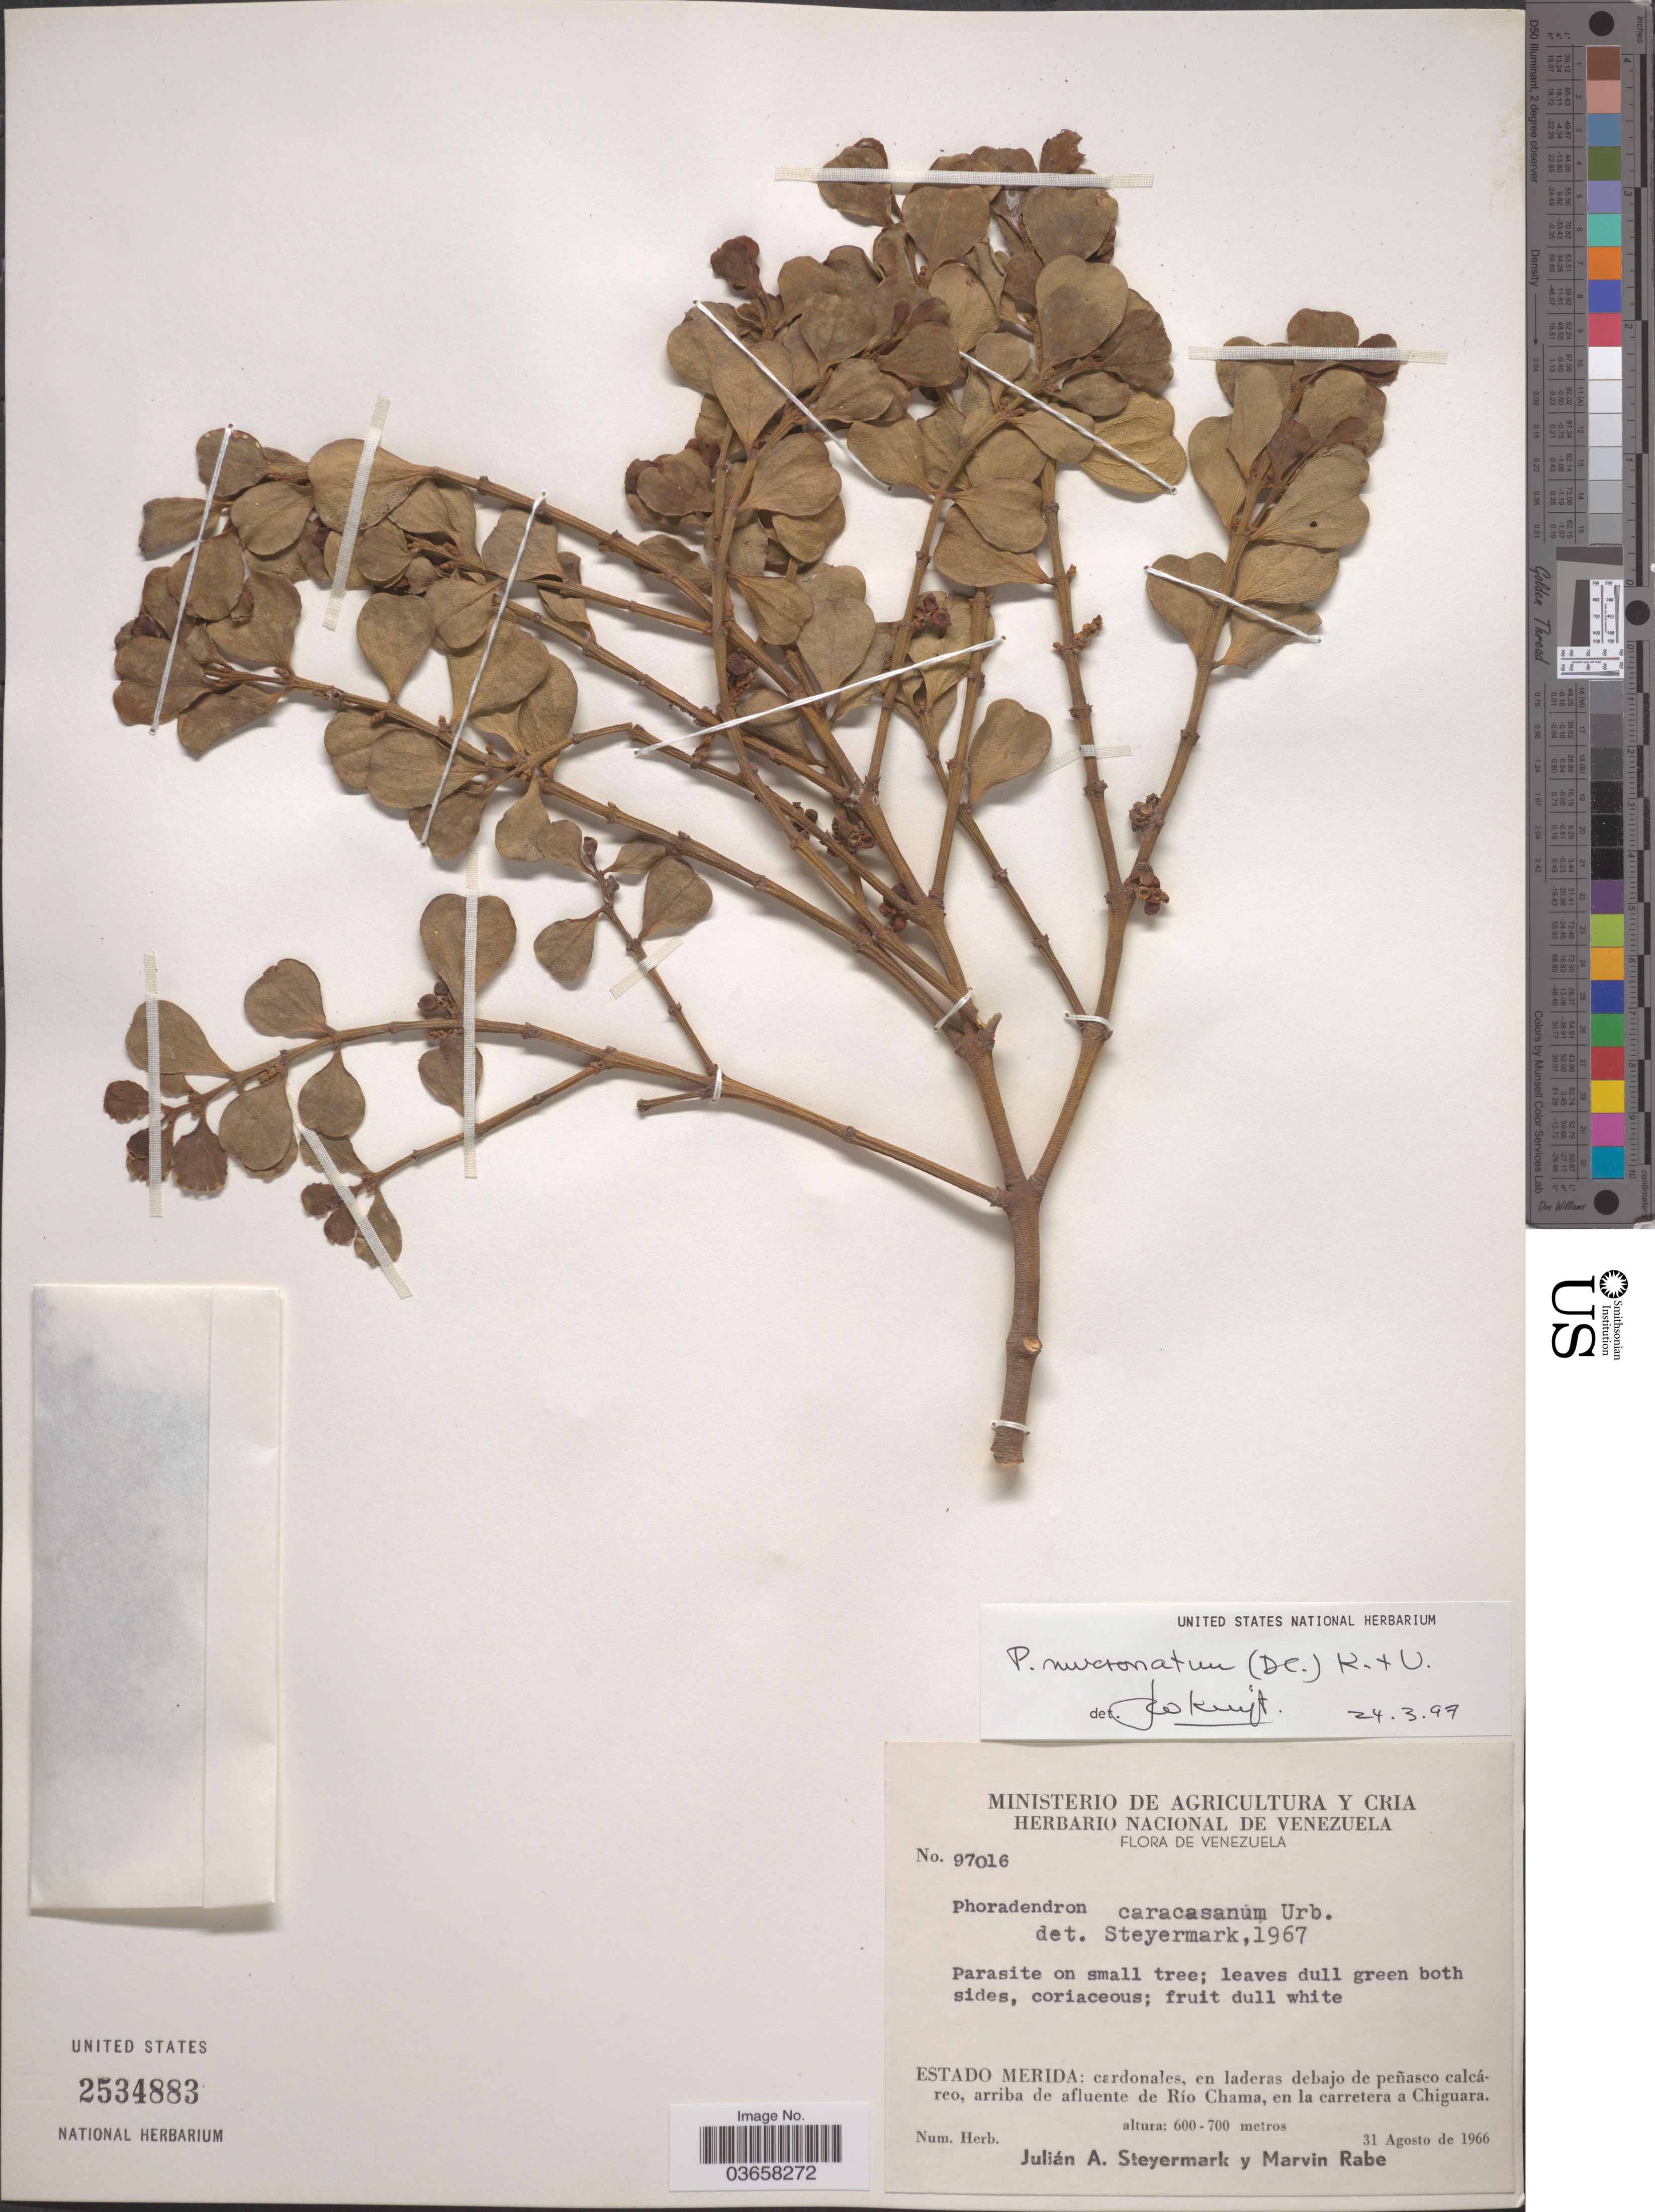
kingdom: Plantae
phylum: Tracheophyta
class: Magnoliopsida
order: Santalales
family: Viscaceae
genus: Phoradendron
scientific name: Phoradendron mucronatum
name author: (DC.) Krug & Urb.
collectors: J. Steyermark & M. Rabe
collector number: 97016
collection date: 1966-08-31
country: Venezuela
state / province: Mérida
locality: Arriba de afluente de Río Chama, en la carretera a Chiguara.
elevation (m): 600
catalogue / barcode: US 2534883